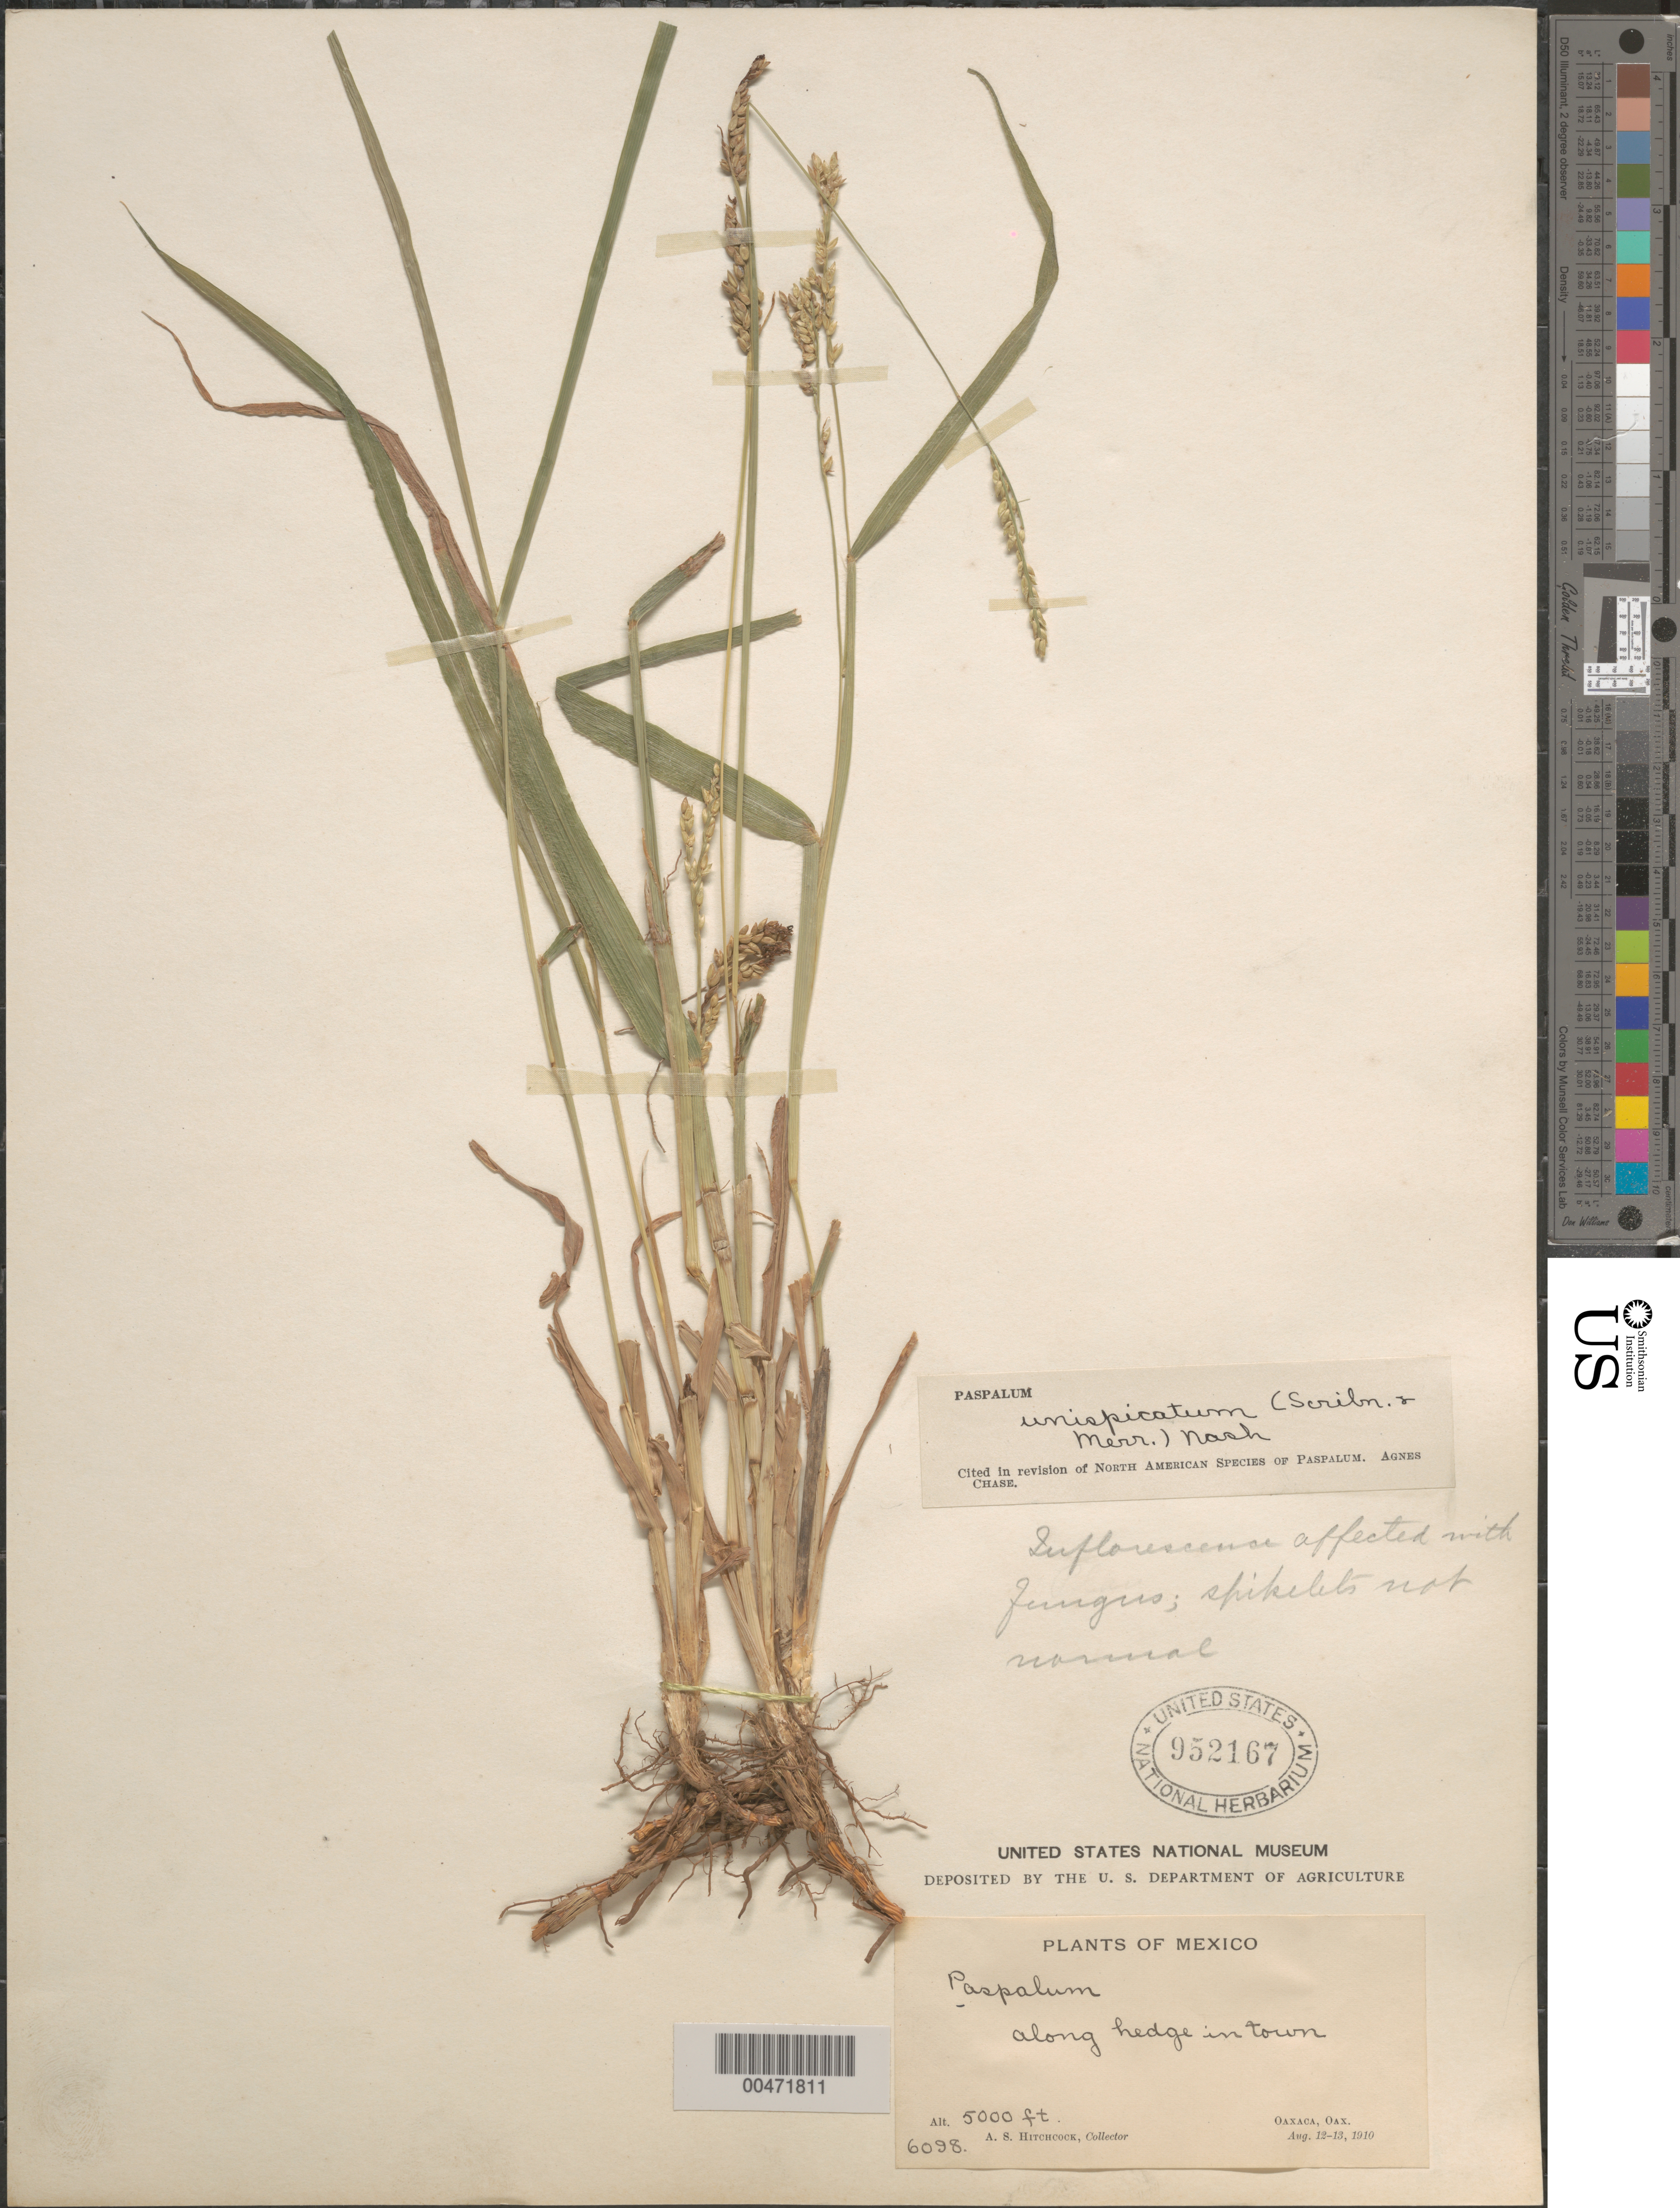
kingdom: Plantae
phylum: Tracheophyta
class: Liliopsida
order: Poales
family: Poaceae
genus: Paspalum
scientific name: Paspalum unispicatum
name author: (Scribn. & Merr.) Nash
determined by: Chase, [M.] Agnes, (US)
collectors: A. S. Hitchcock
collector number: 6098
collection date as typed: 12 Aug 1910 to 13 Aug 1910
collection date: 1910-08-12/1910-08-13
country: Mexico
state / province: Oaxaca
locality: Oaxaca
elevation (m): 1524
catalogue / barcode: US 952167